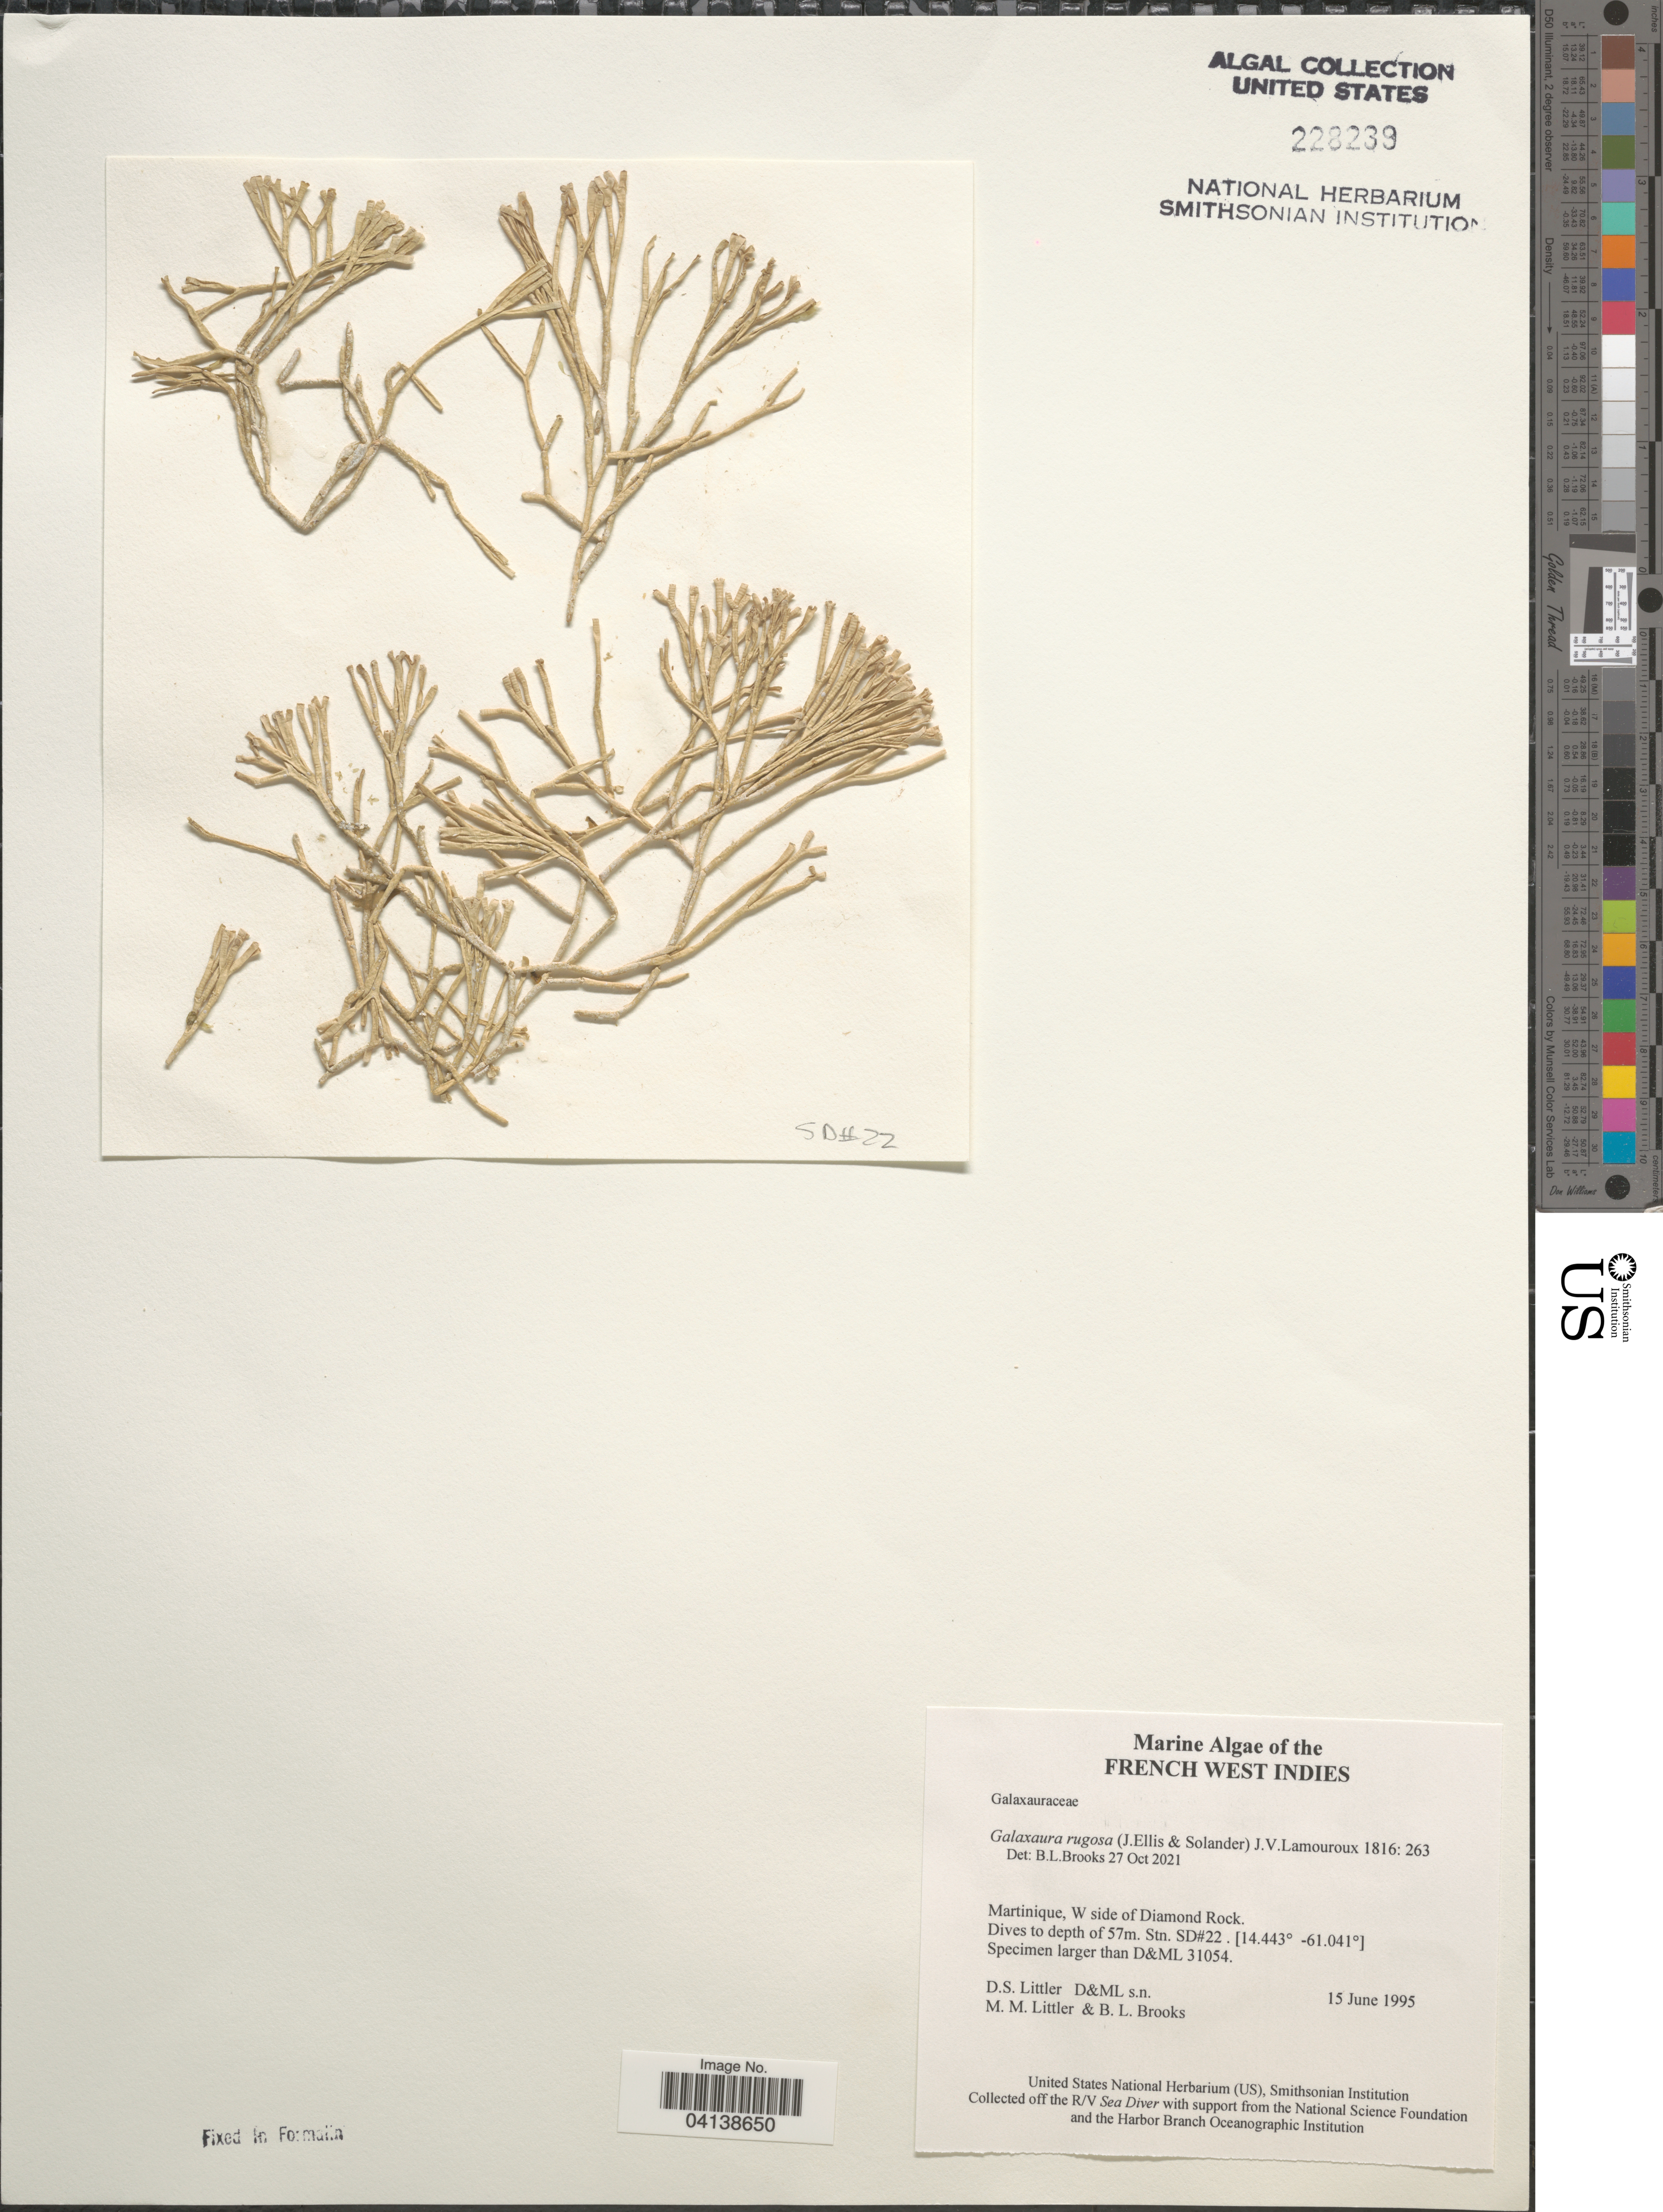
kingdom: Plantae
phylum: Rhodophyta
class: Florideophyceae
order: Nemaliales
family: Galaxauraceae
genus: Galaxaura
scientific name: Galaxaura rugosa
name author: (Ellis & Sol.) J.V.Lamouroux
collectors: D. S. Littler & B. Brooks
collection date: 1995-06-15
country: Martinique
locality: French West Indies. W side of Diamond Rock. Stn. SD#22.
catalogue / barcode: US 228239